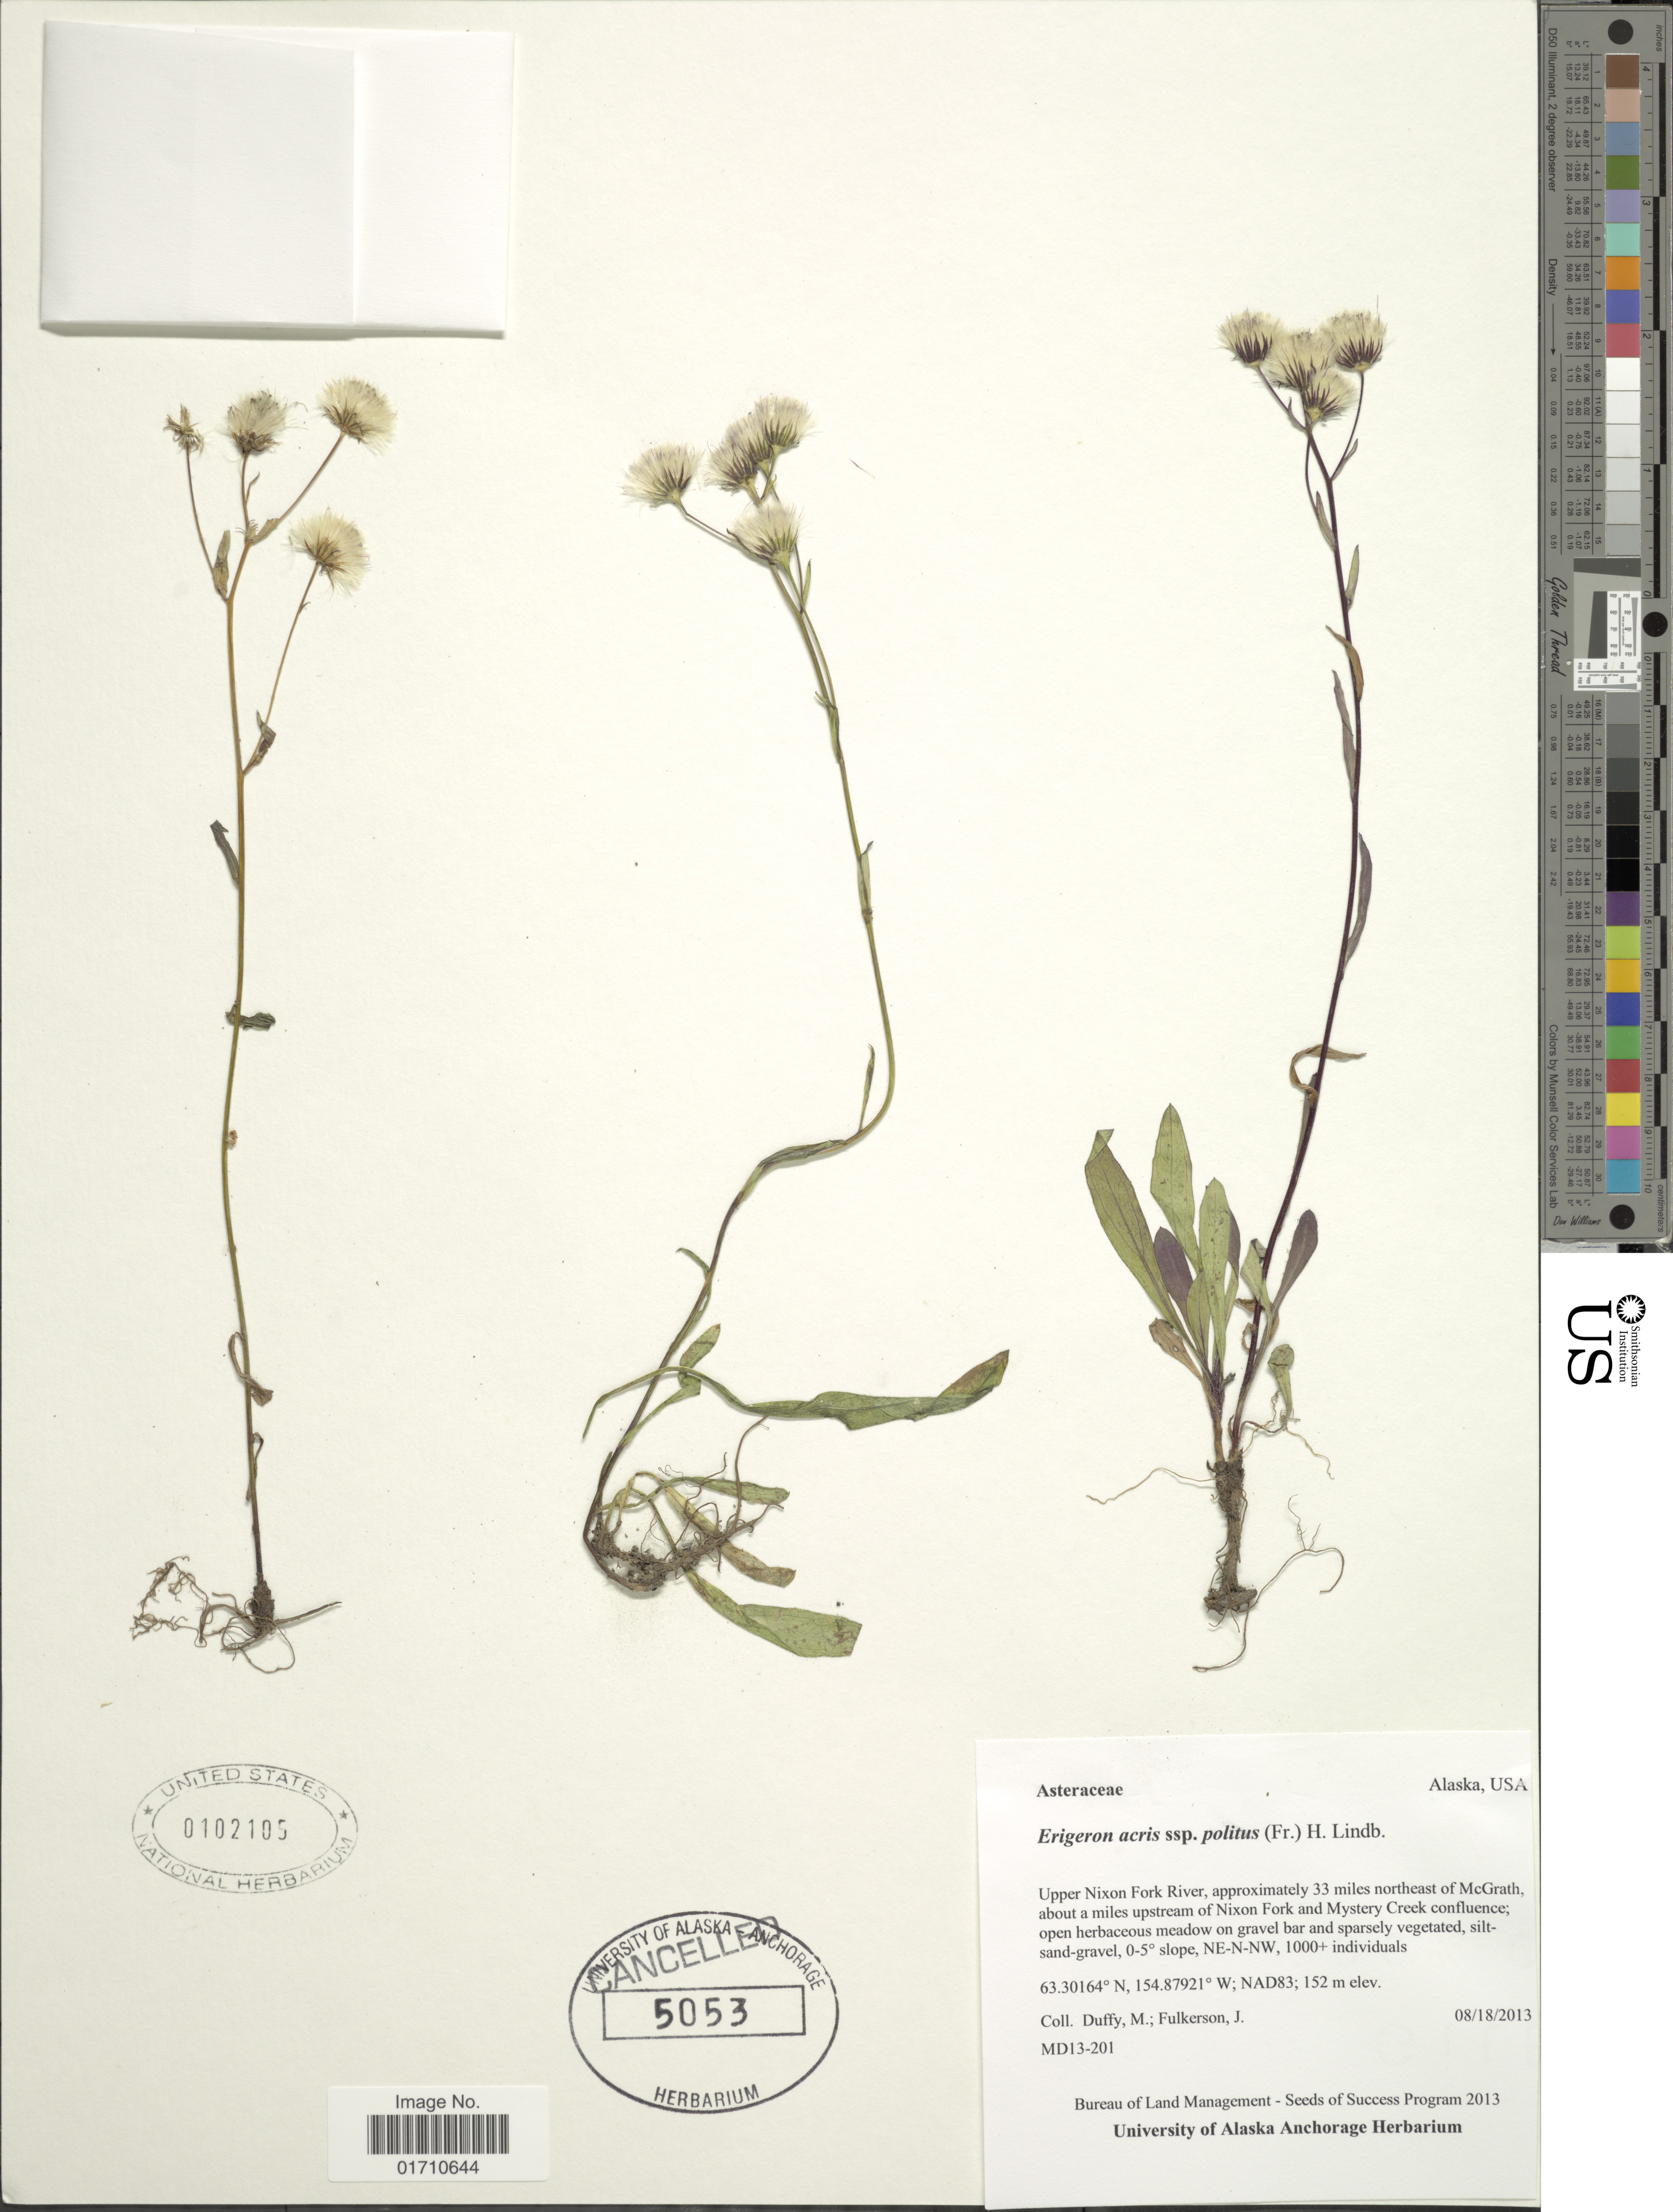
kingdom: Plantae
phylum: Tracheophyta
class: Magnoliopsida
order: Asterales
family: Asteraceae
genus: Erigeron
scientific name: Erigeron acris subsp. politus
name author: (Fr.) H. Lindb.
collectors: M. Duffy & J. Fulkerson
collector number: MD13-201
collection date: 2013-08-18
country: United States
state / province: Alaska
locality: Upper Nixon Fork River, approximately 33 miles northeast of McGrath, about a miles upstream of Nixon Fork and Mystery Creek confluence; open herbaceous meadow on gravel bar and sparsely vegetated, siltsand-gravel, 0-5° slope, NE-N-NW, 1000+ individuals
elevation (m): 152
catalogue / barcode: US 102105